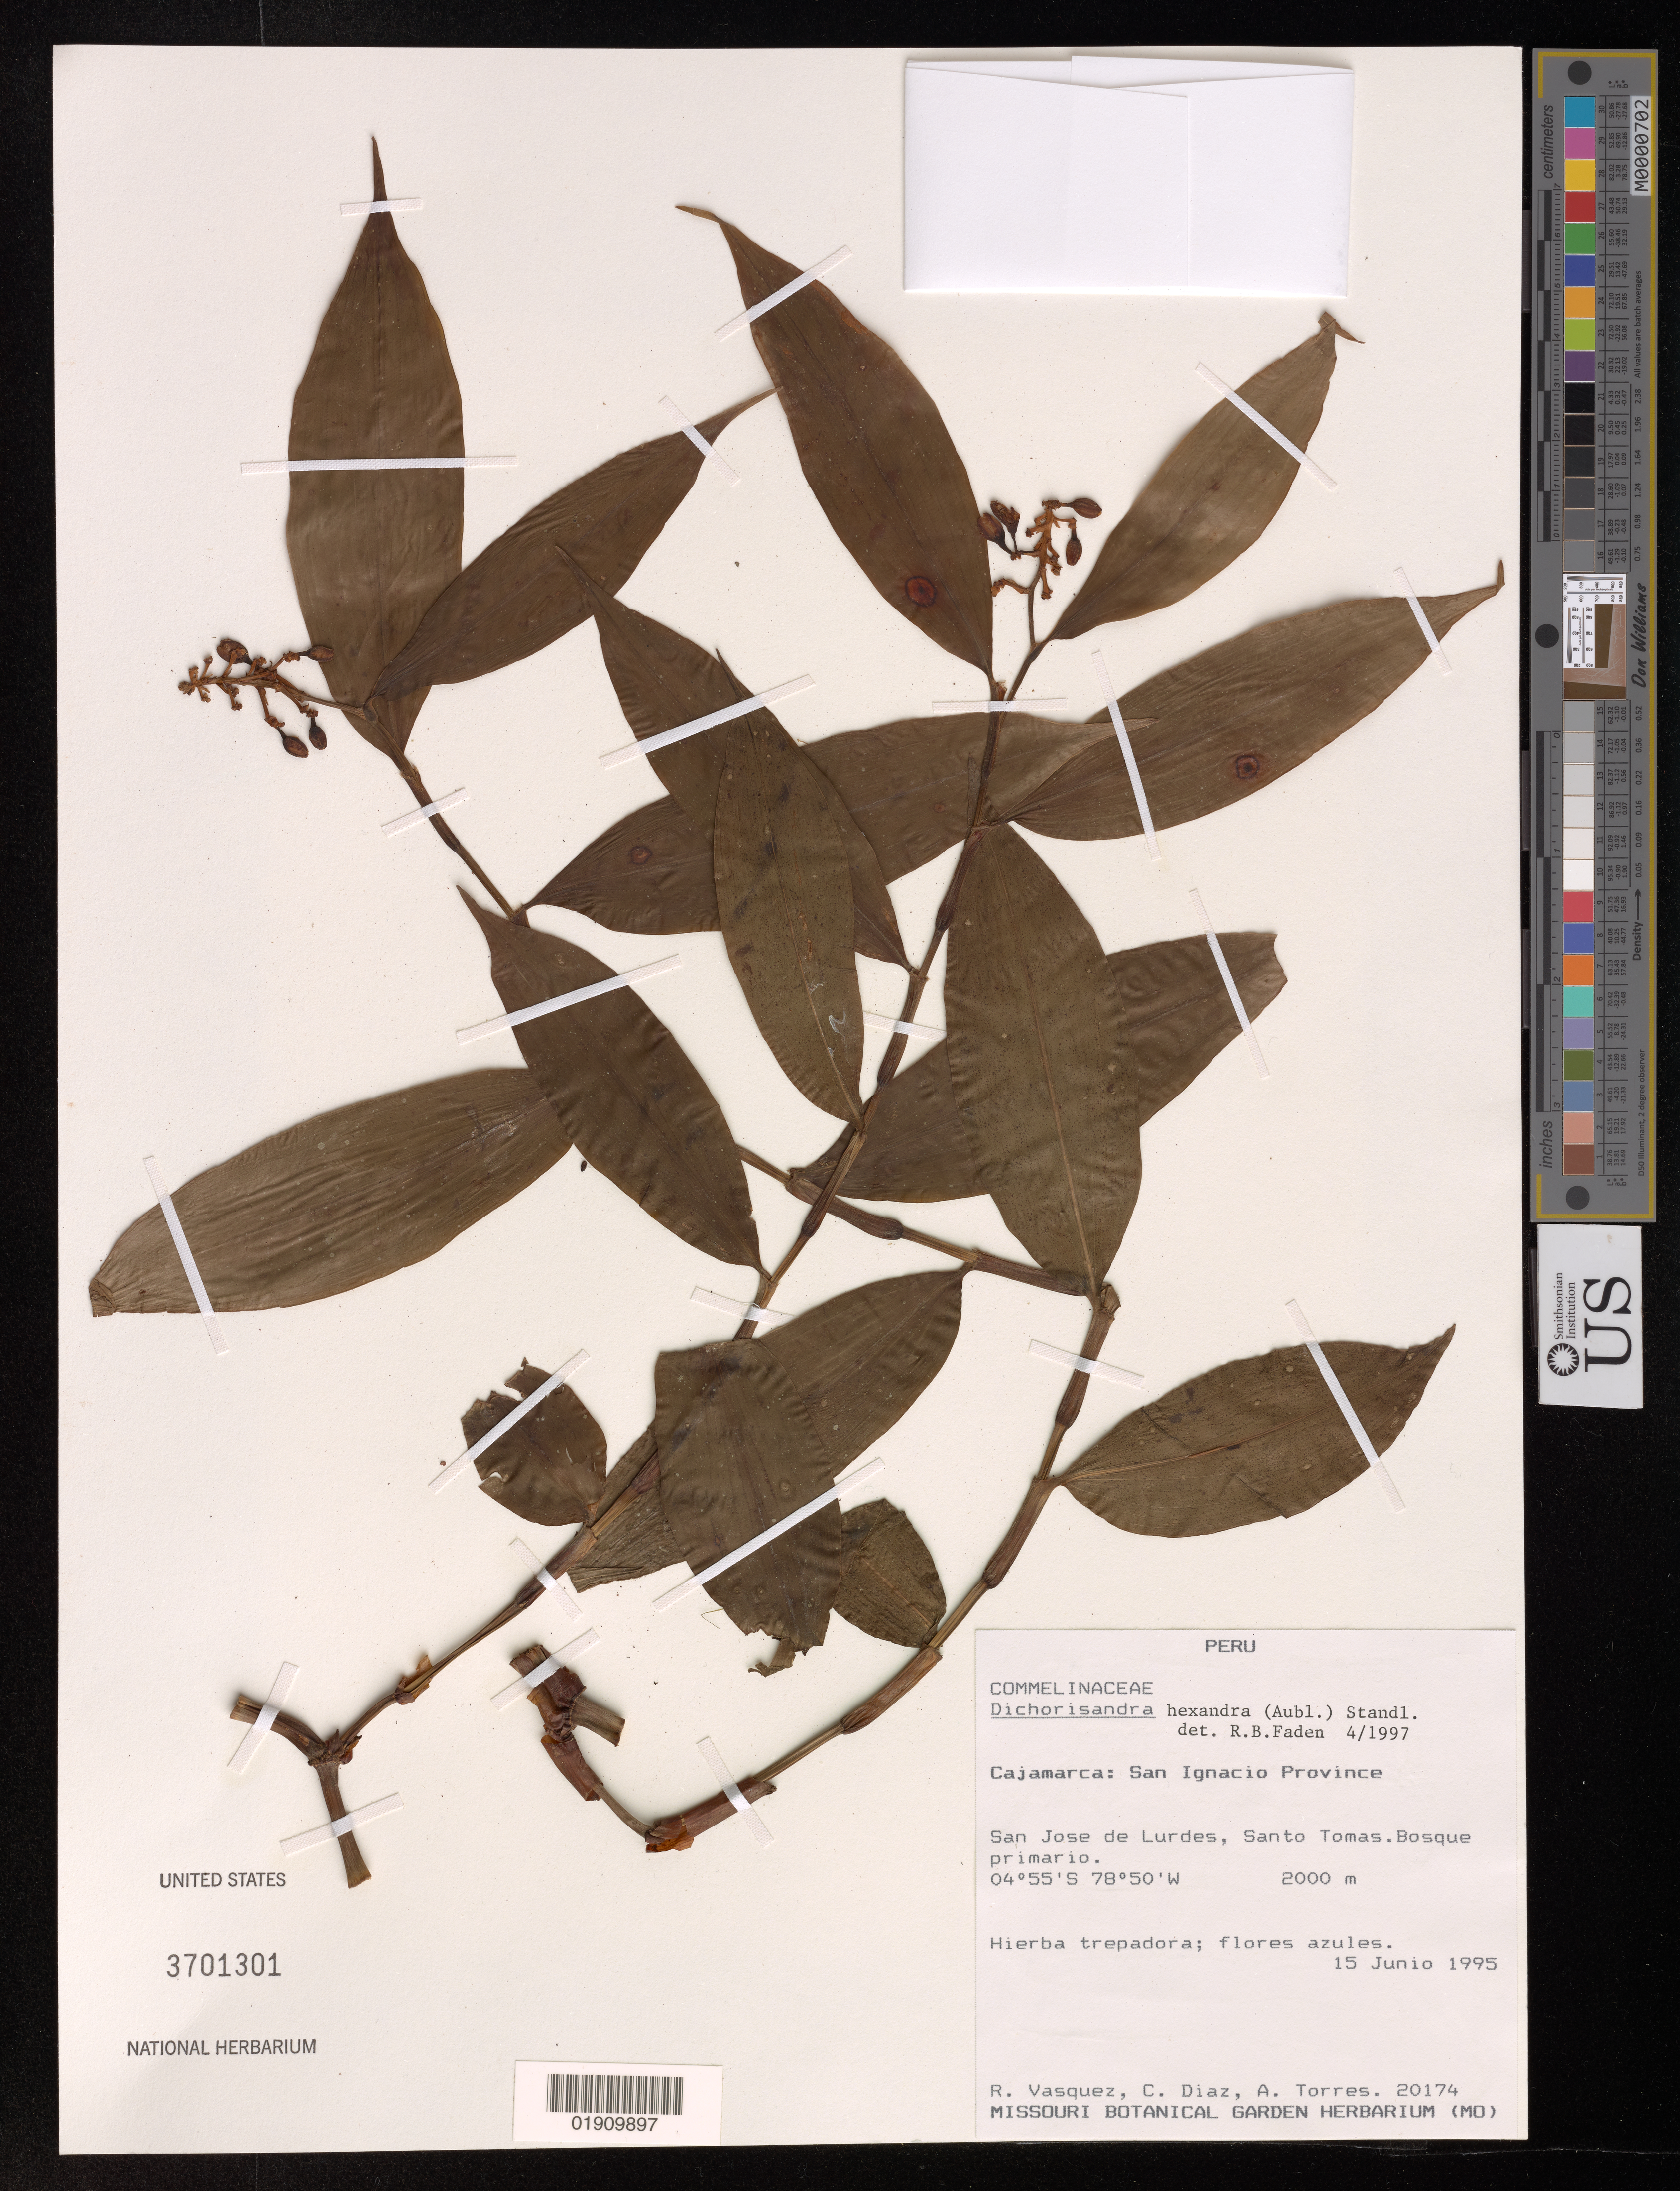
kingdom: Plantae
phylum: Tracheophyta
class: Liliopsida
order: Commelinales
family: Commelinaceae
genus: Dichorisandra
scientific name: Dichorisandra hexandra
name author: (Aubl.) Standl.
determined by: Faden, Robert B., (US), Smithsonian Institution - National Museum of Natural History (UNITED STATES)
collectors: R. Vasquez, C. Díaz & A. Tores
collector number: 20174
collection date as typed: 15 Jun 1995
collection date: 1995-06-15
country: Peru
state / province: Cajamarca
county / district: San Ignacio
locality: San José de Lourdes, Santo Tomás.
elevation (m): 2000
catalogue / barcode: US 3701301